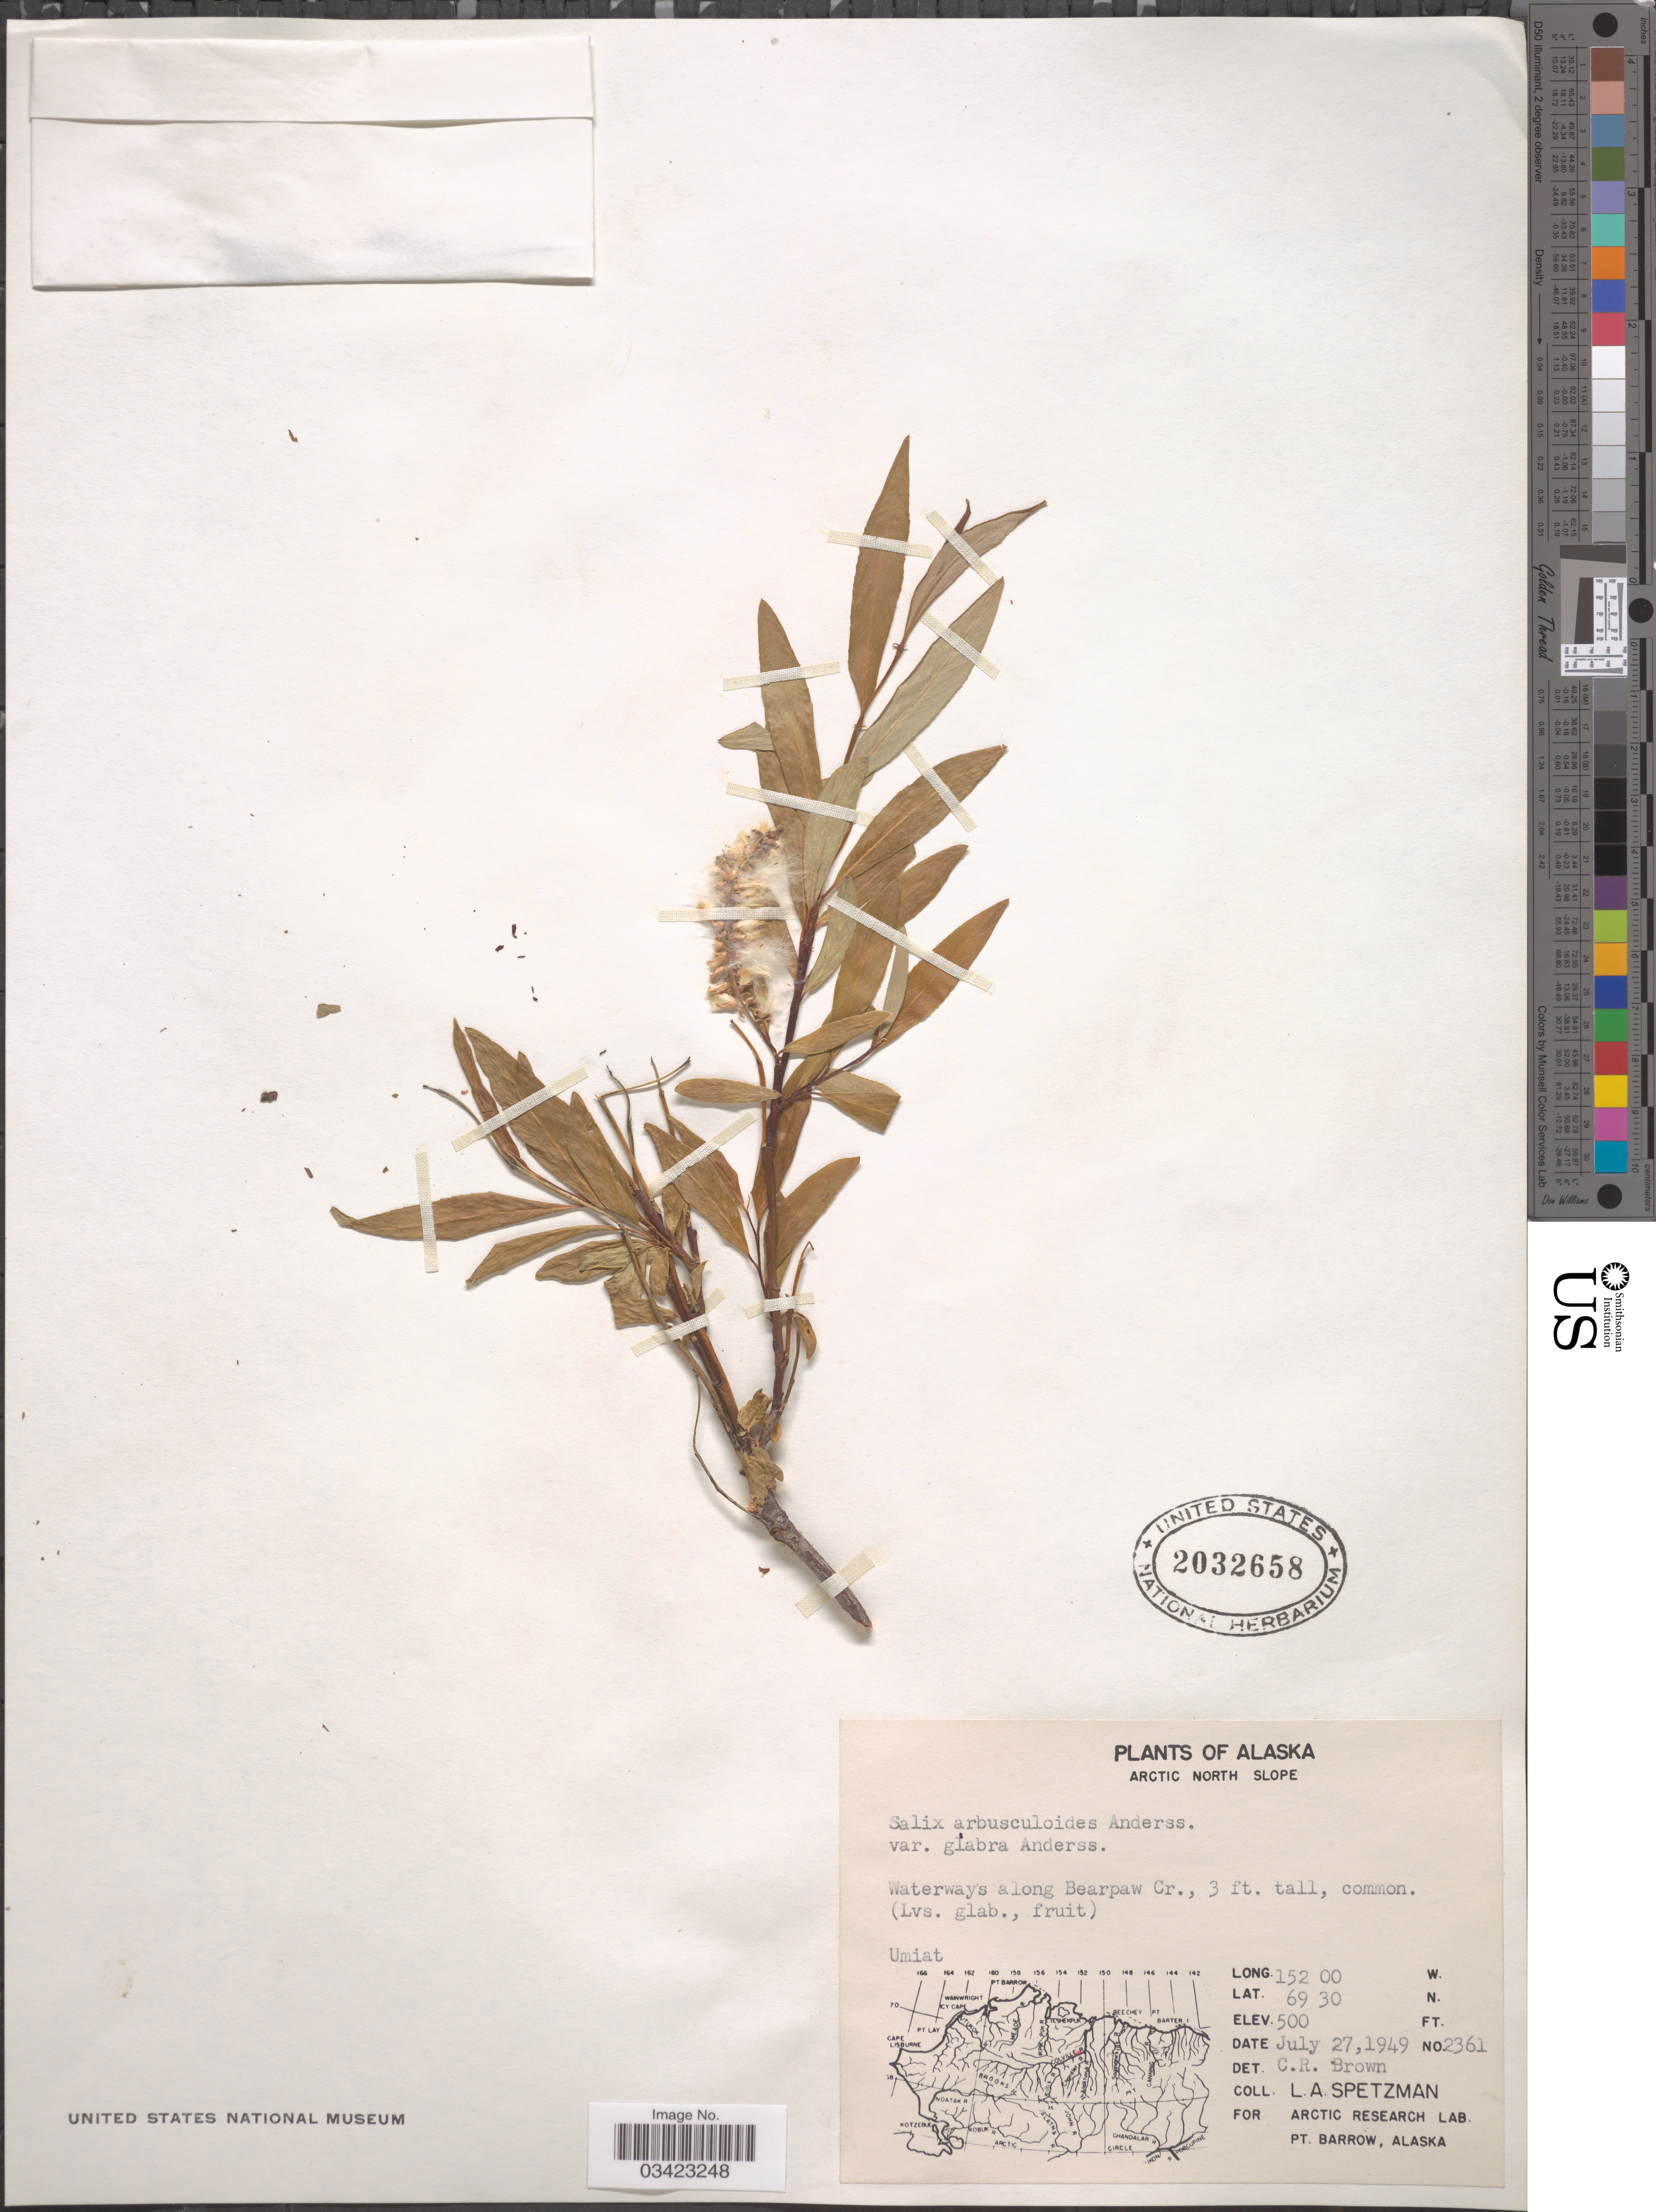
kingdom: Plantae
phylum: Tracheophyta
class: Magnoliopsida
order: Malpighiales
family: Salicaceae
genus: Salix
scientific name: Salix arbusculoides var. glabra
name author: Andersson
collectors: L. Spetzman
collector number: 2361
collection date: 1949-07-27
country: United States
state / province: Alaska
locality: Arctic North Slope. Waterways along Bearpaw Cr. Umiat.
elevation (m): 152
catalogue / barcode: US 2032658